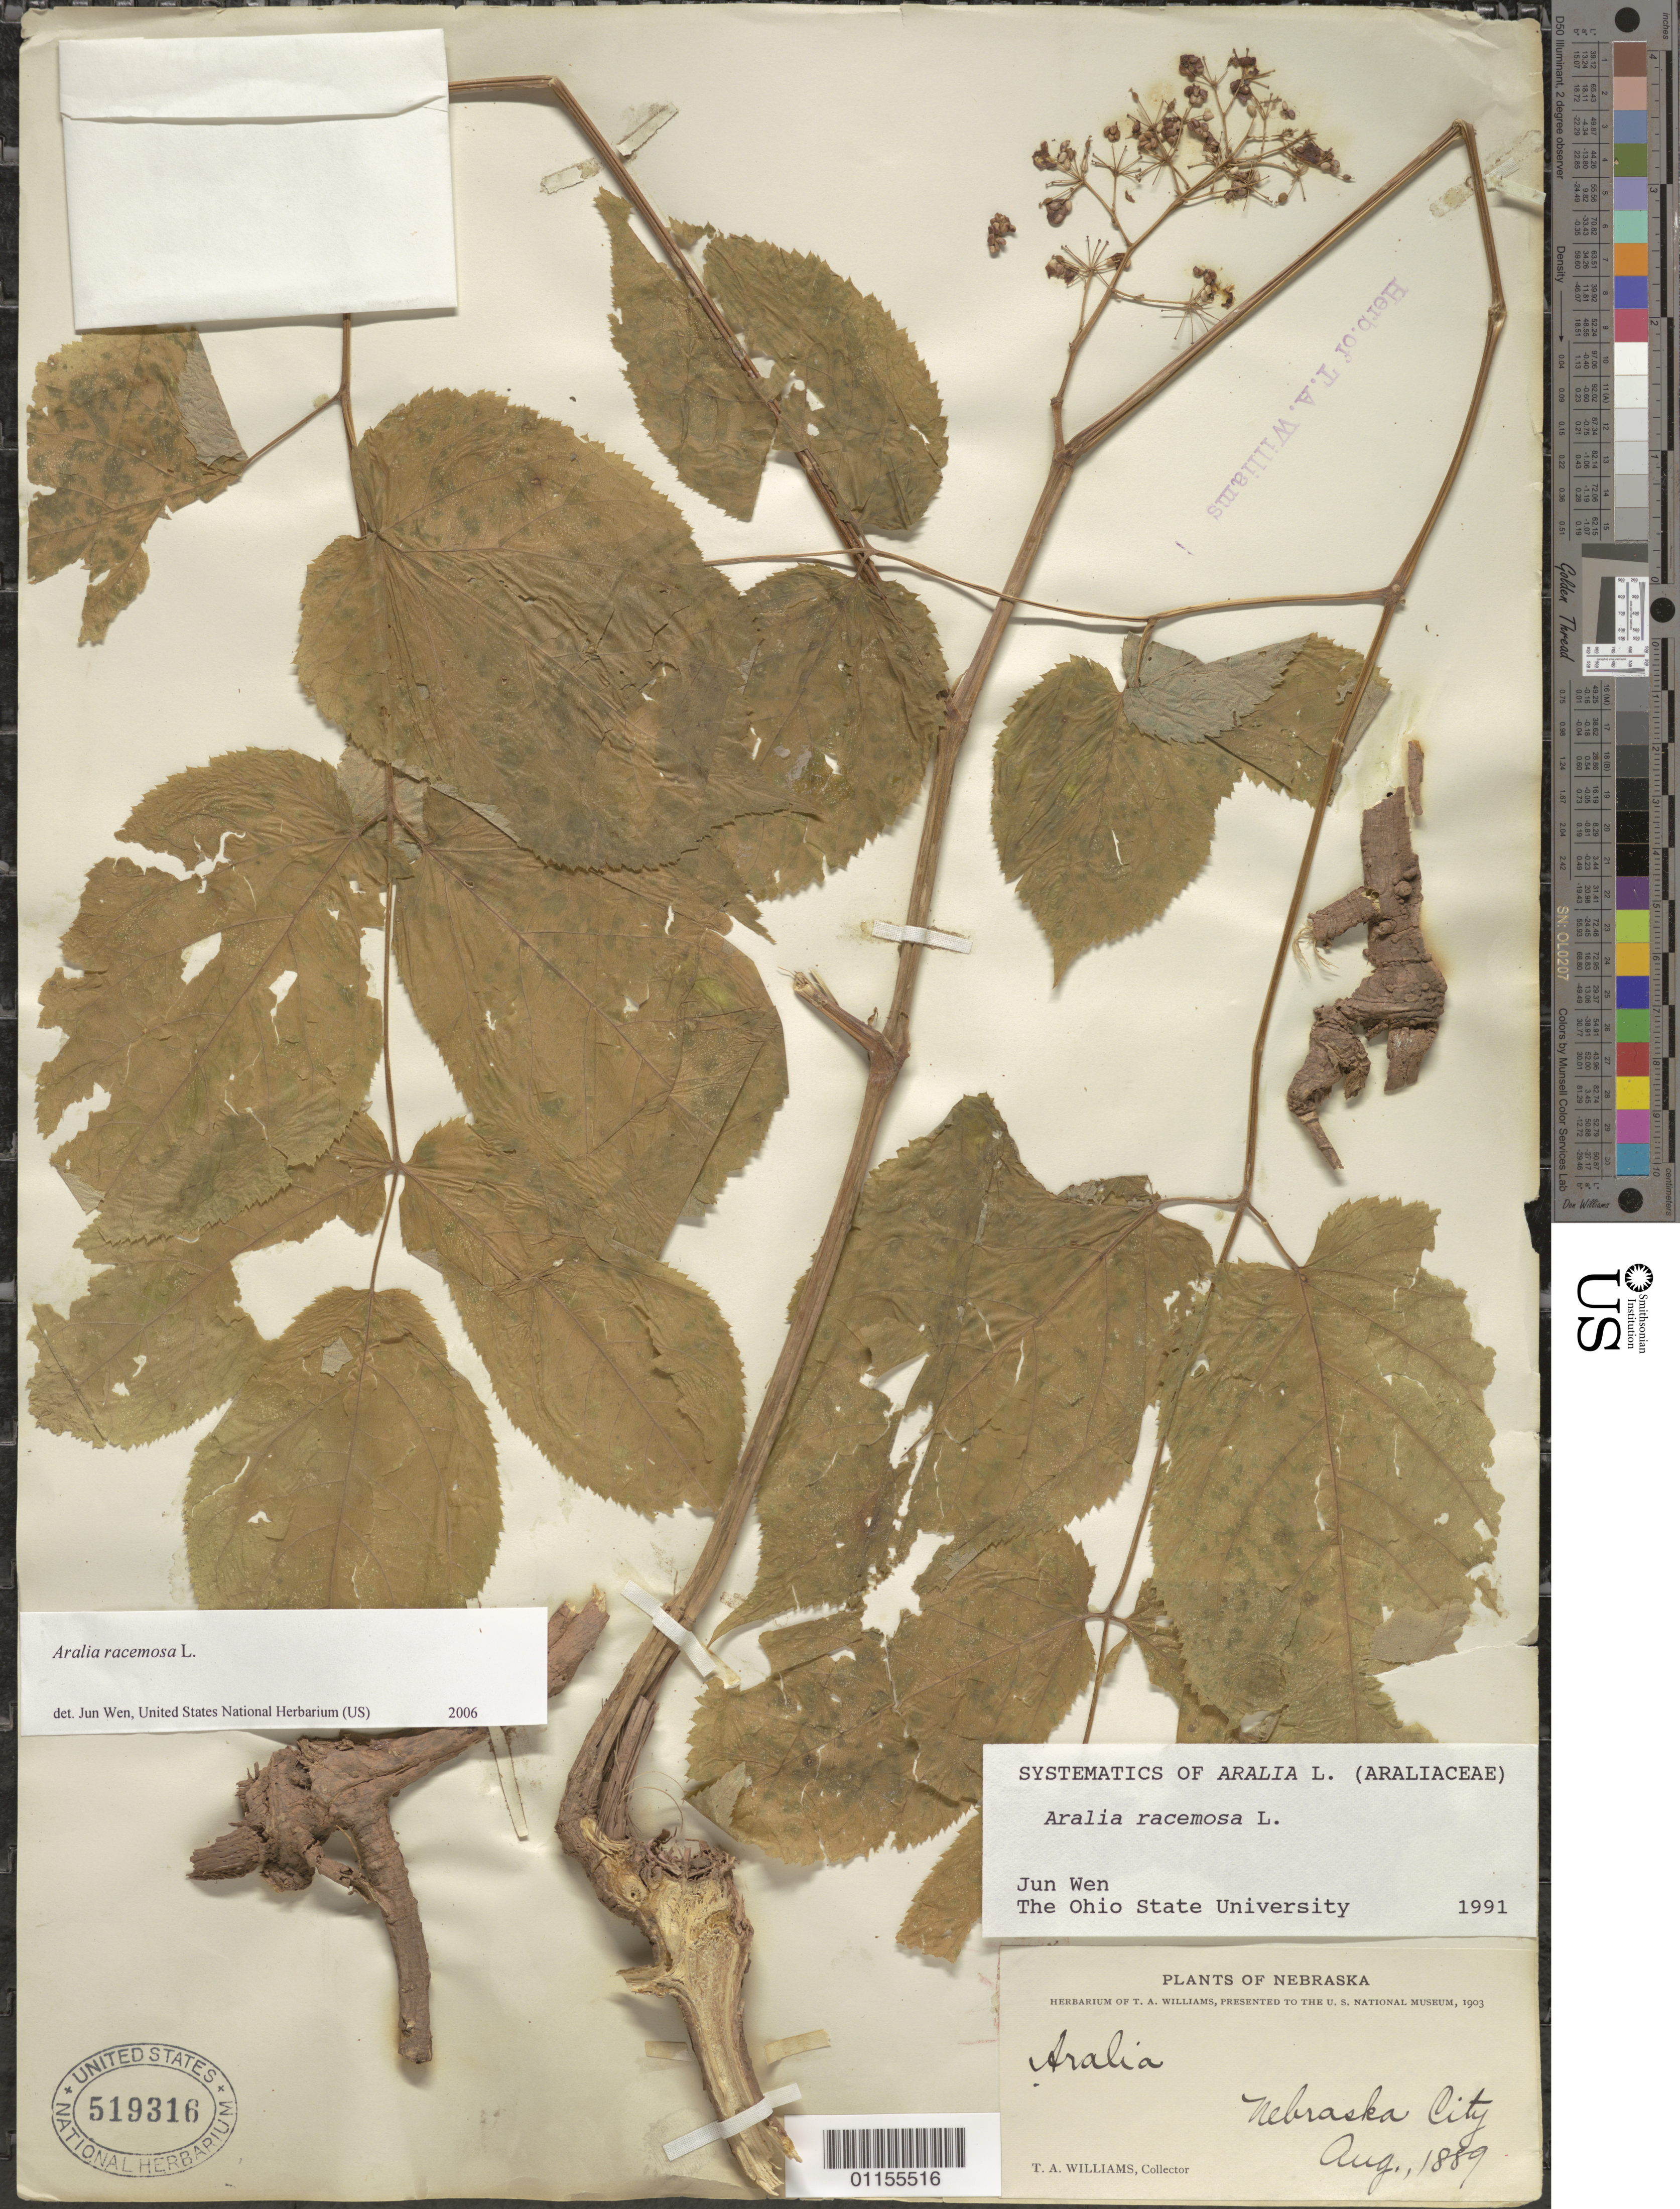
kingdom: Plantae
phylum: Tracheophyta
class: Magnoliopsida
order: Apiales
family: Araliaceae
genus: Aralia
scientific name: Aralia racemosa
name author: L.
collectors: T. A. Williams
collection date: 1889-08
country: United States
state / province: Nebraska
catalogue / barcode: US 519316